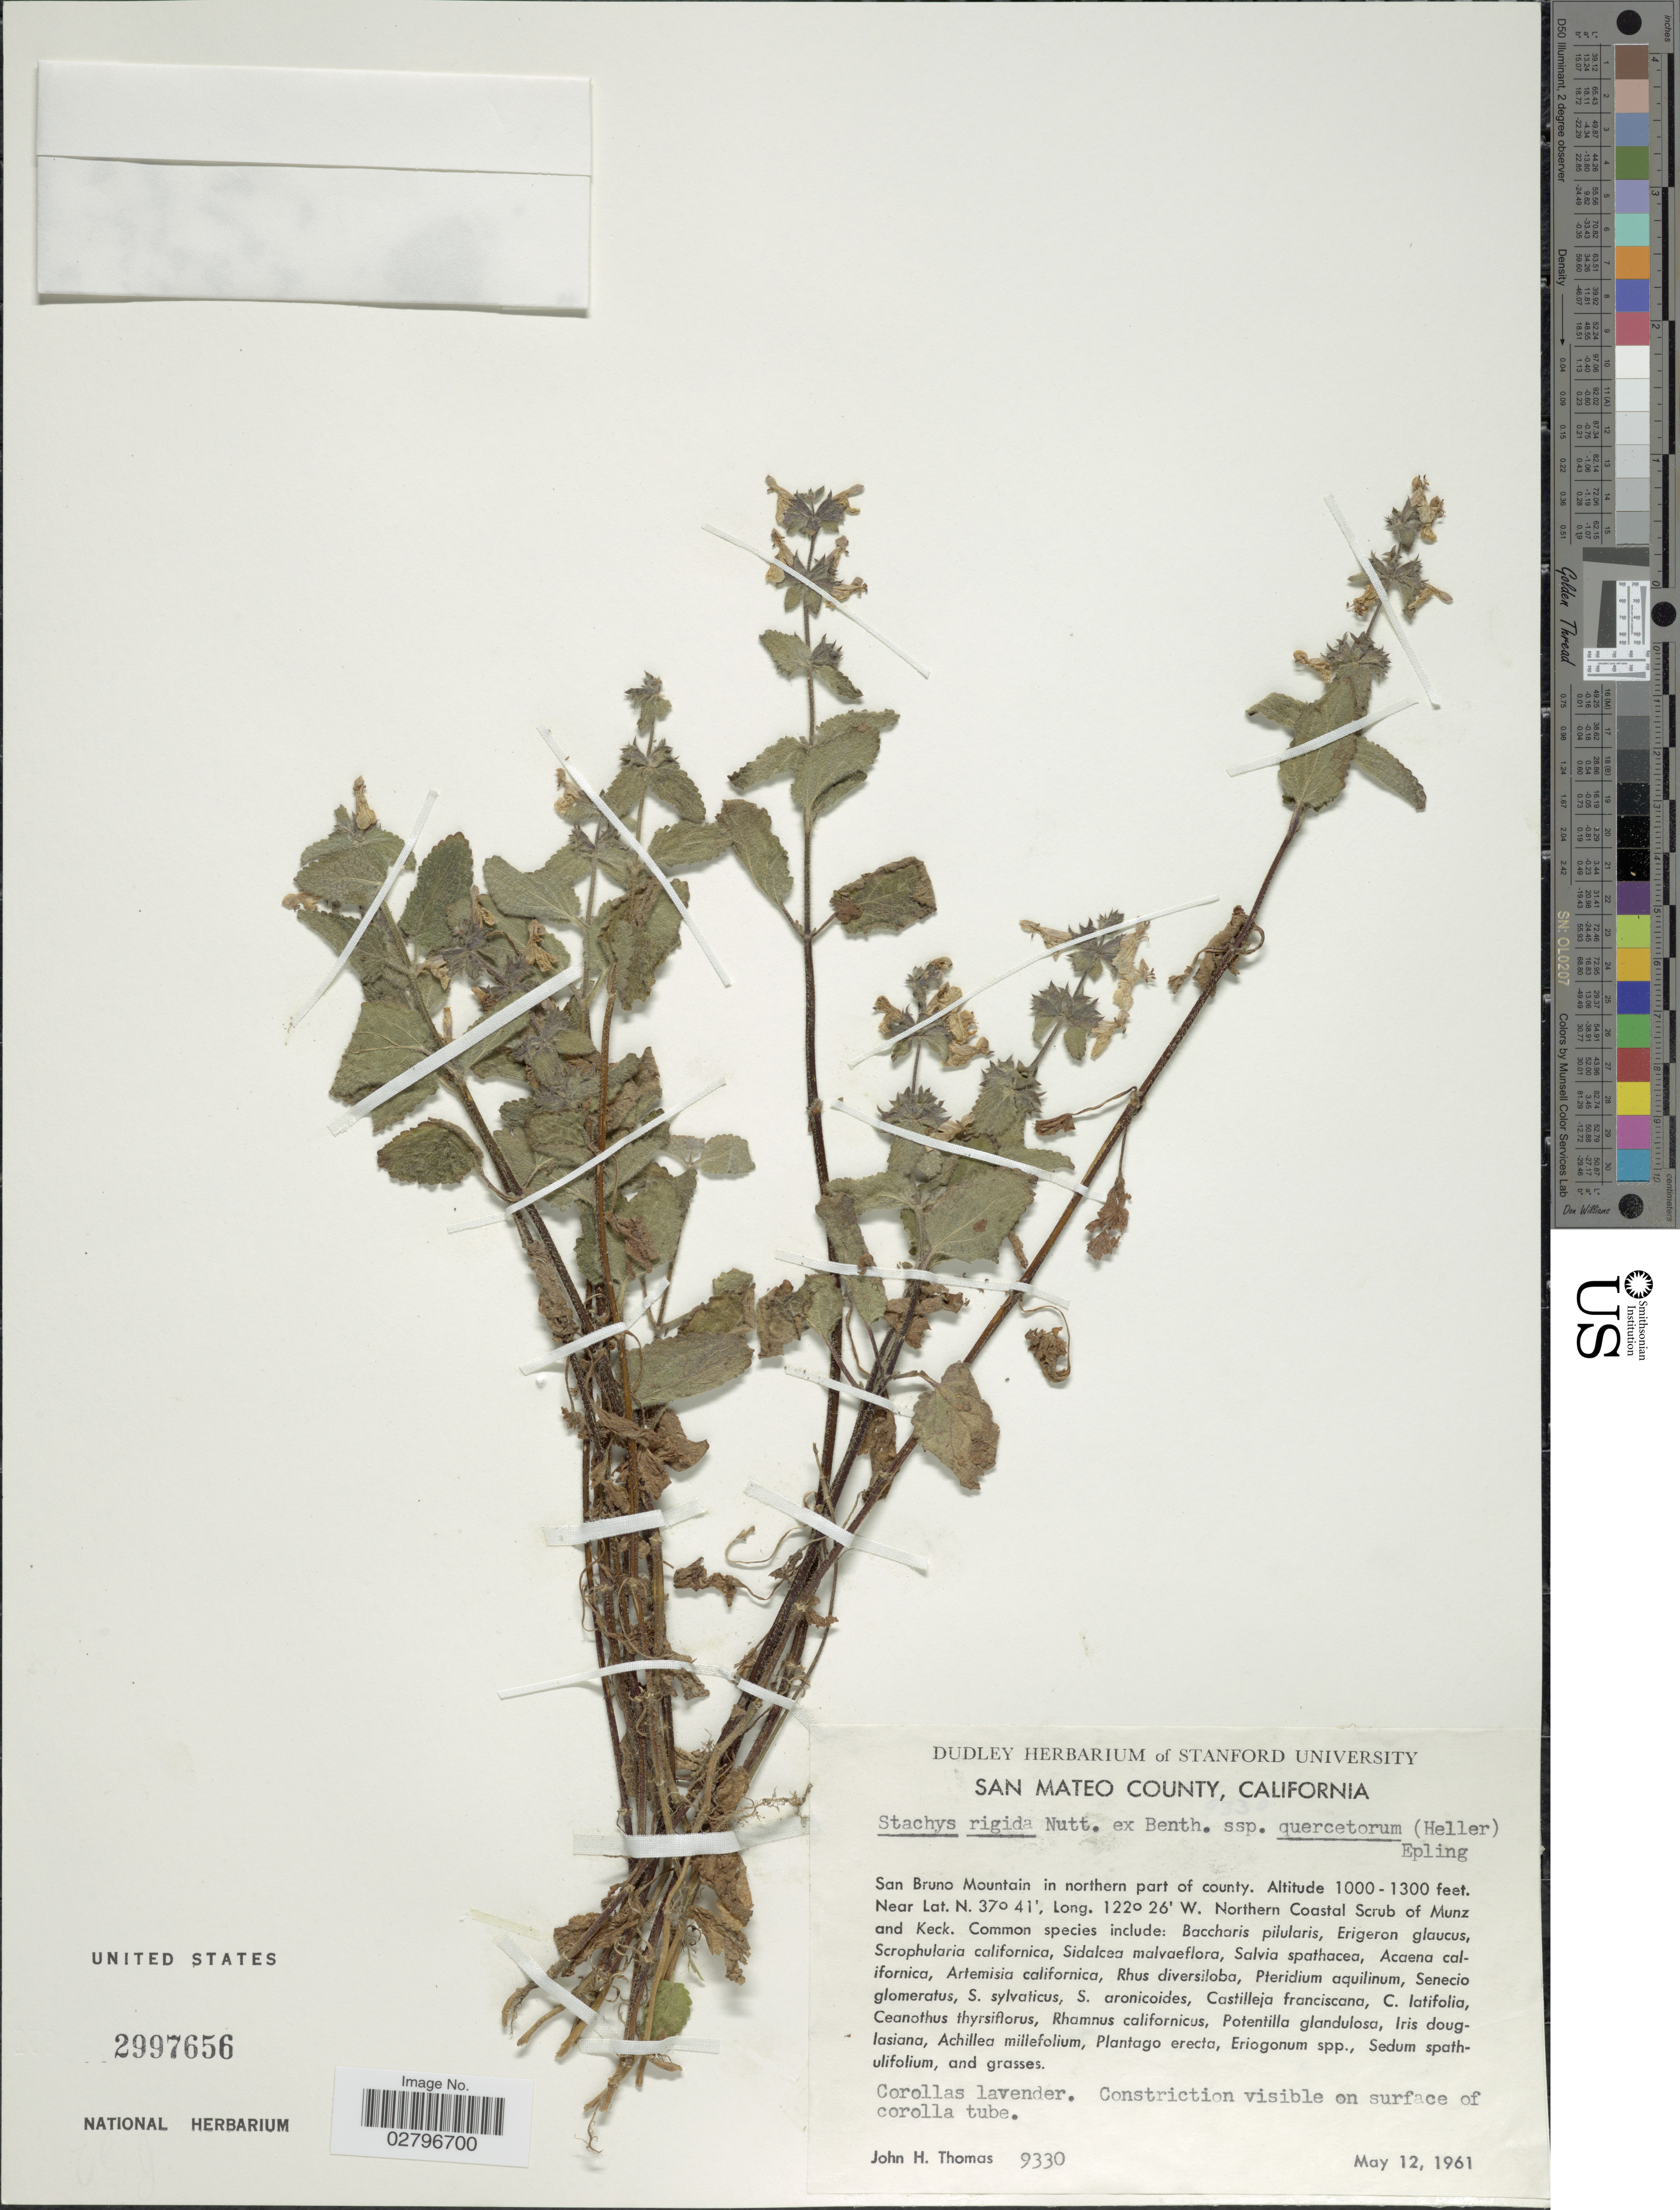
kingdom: Plantae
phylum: Tracheophyta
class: Magnoliopsida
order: Lamiales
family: Lamiaceae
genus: Stachys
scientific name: Stachys rigida subsp. quercetorum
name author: (A. Heller) Epling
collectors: J. H. Thomas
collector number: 9330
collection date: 1961-05-12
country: United States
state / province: California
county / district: San Mateo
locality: San Mateo County. San Bruno Mountain in northern part of county.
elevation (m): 305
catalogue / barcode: US 2997656